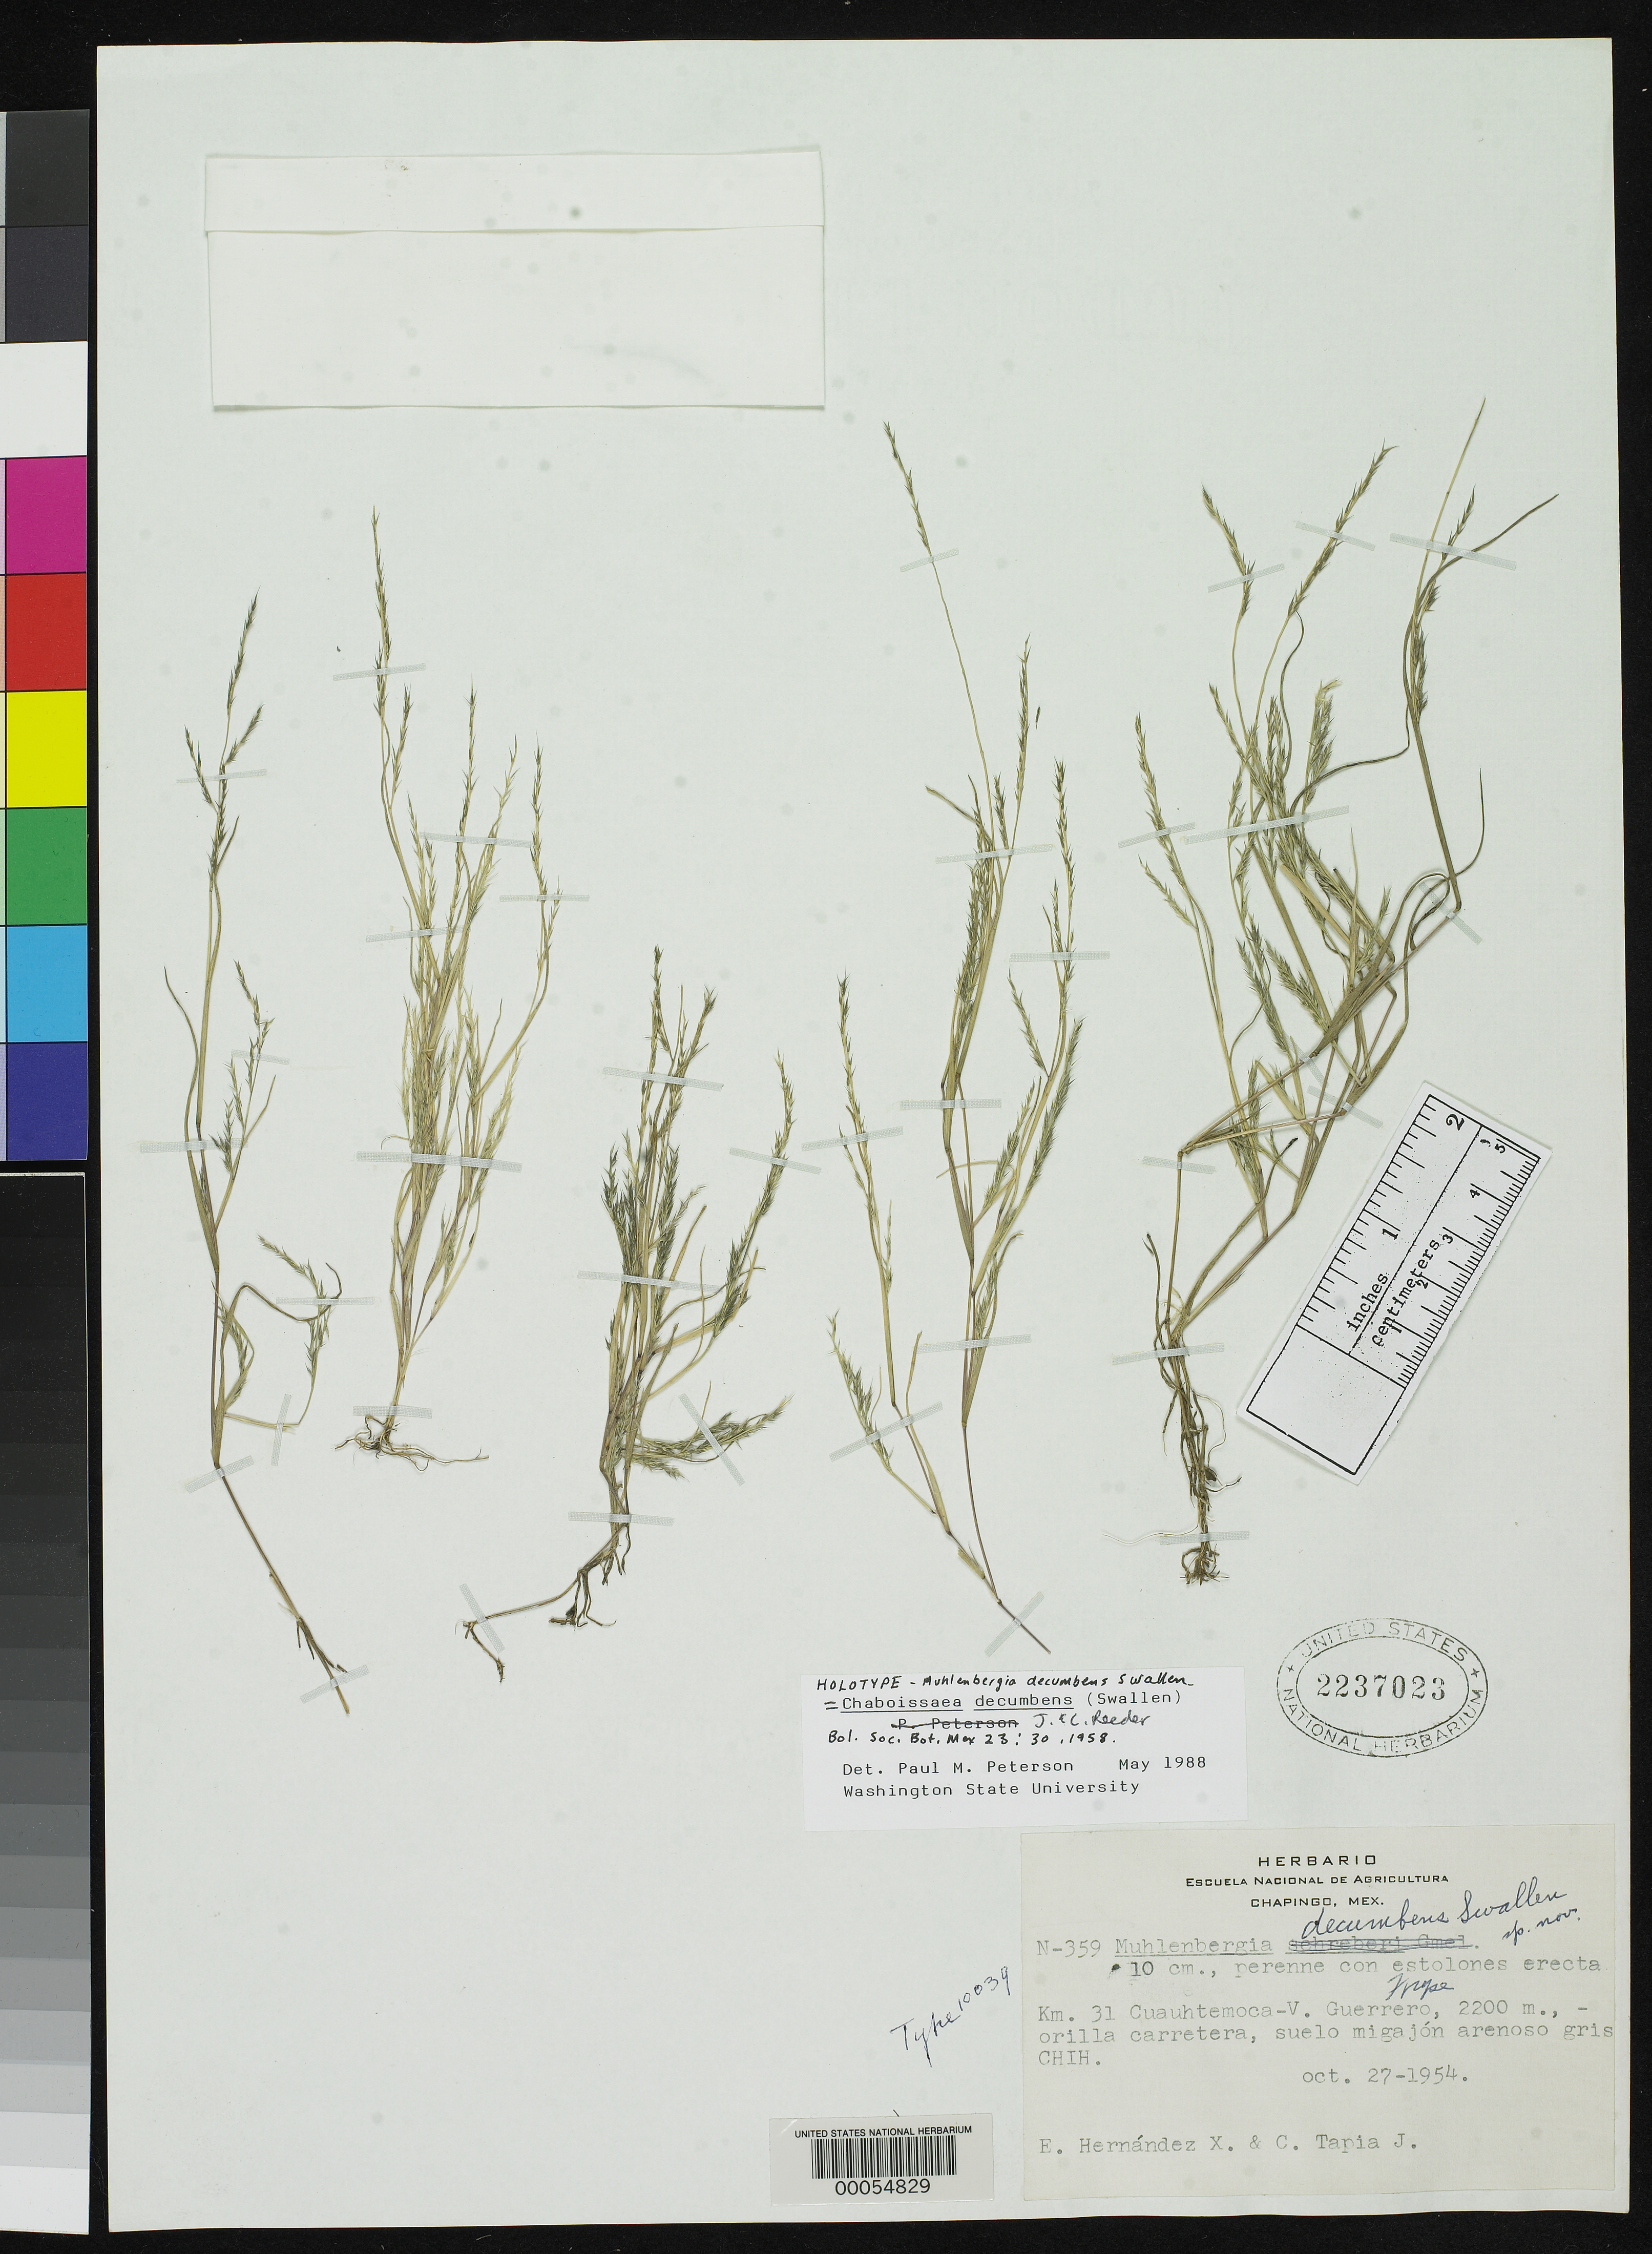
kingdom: Plantae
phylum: Tracheophyta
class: Liliopsida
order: Poales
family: Poaceae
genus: Muhlenbergia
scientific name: Muhlenbergia decumbens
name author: Swallen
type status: Holotype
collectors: E. I. Hernández-X.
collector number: N-359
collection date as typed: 27 Oct 1954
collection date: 1954-10-27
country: Mexico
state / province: Chihuahua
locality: Km 31 between Cuauhtemoca and V. Guerrero.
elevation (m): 2200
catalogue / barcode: US 2237023